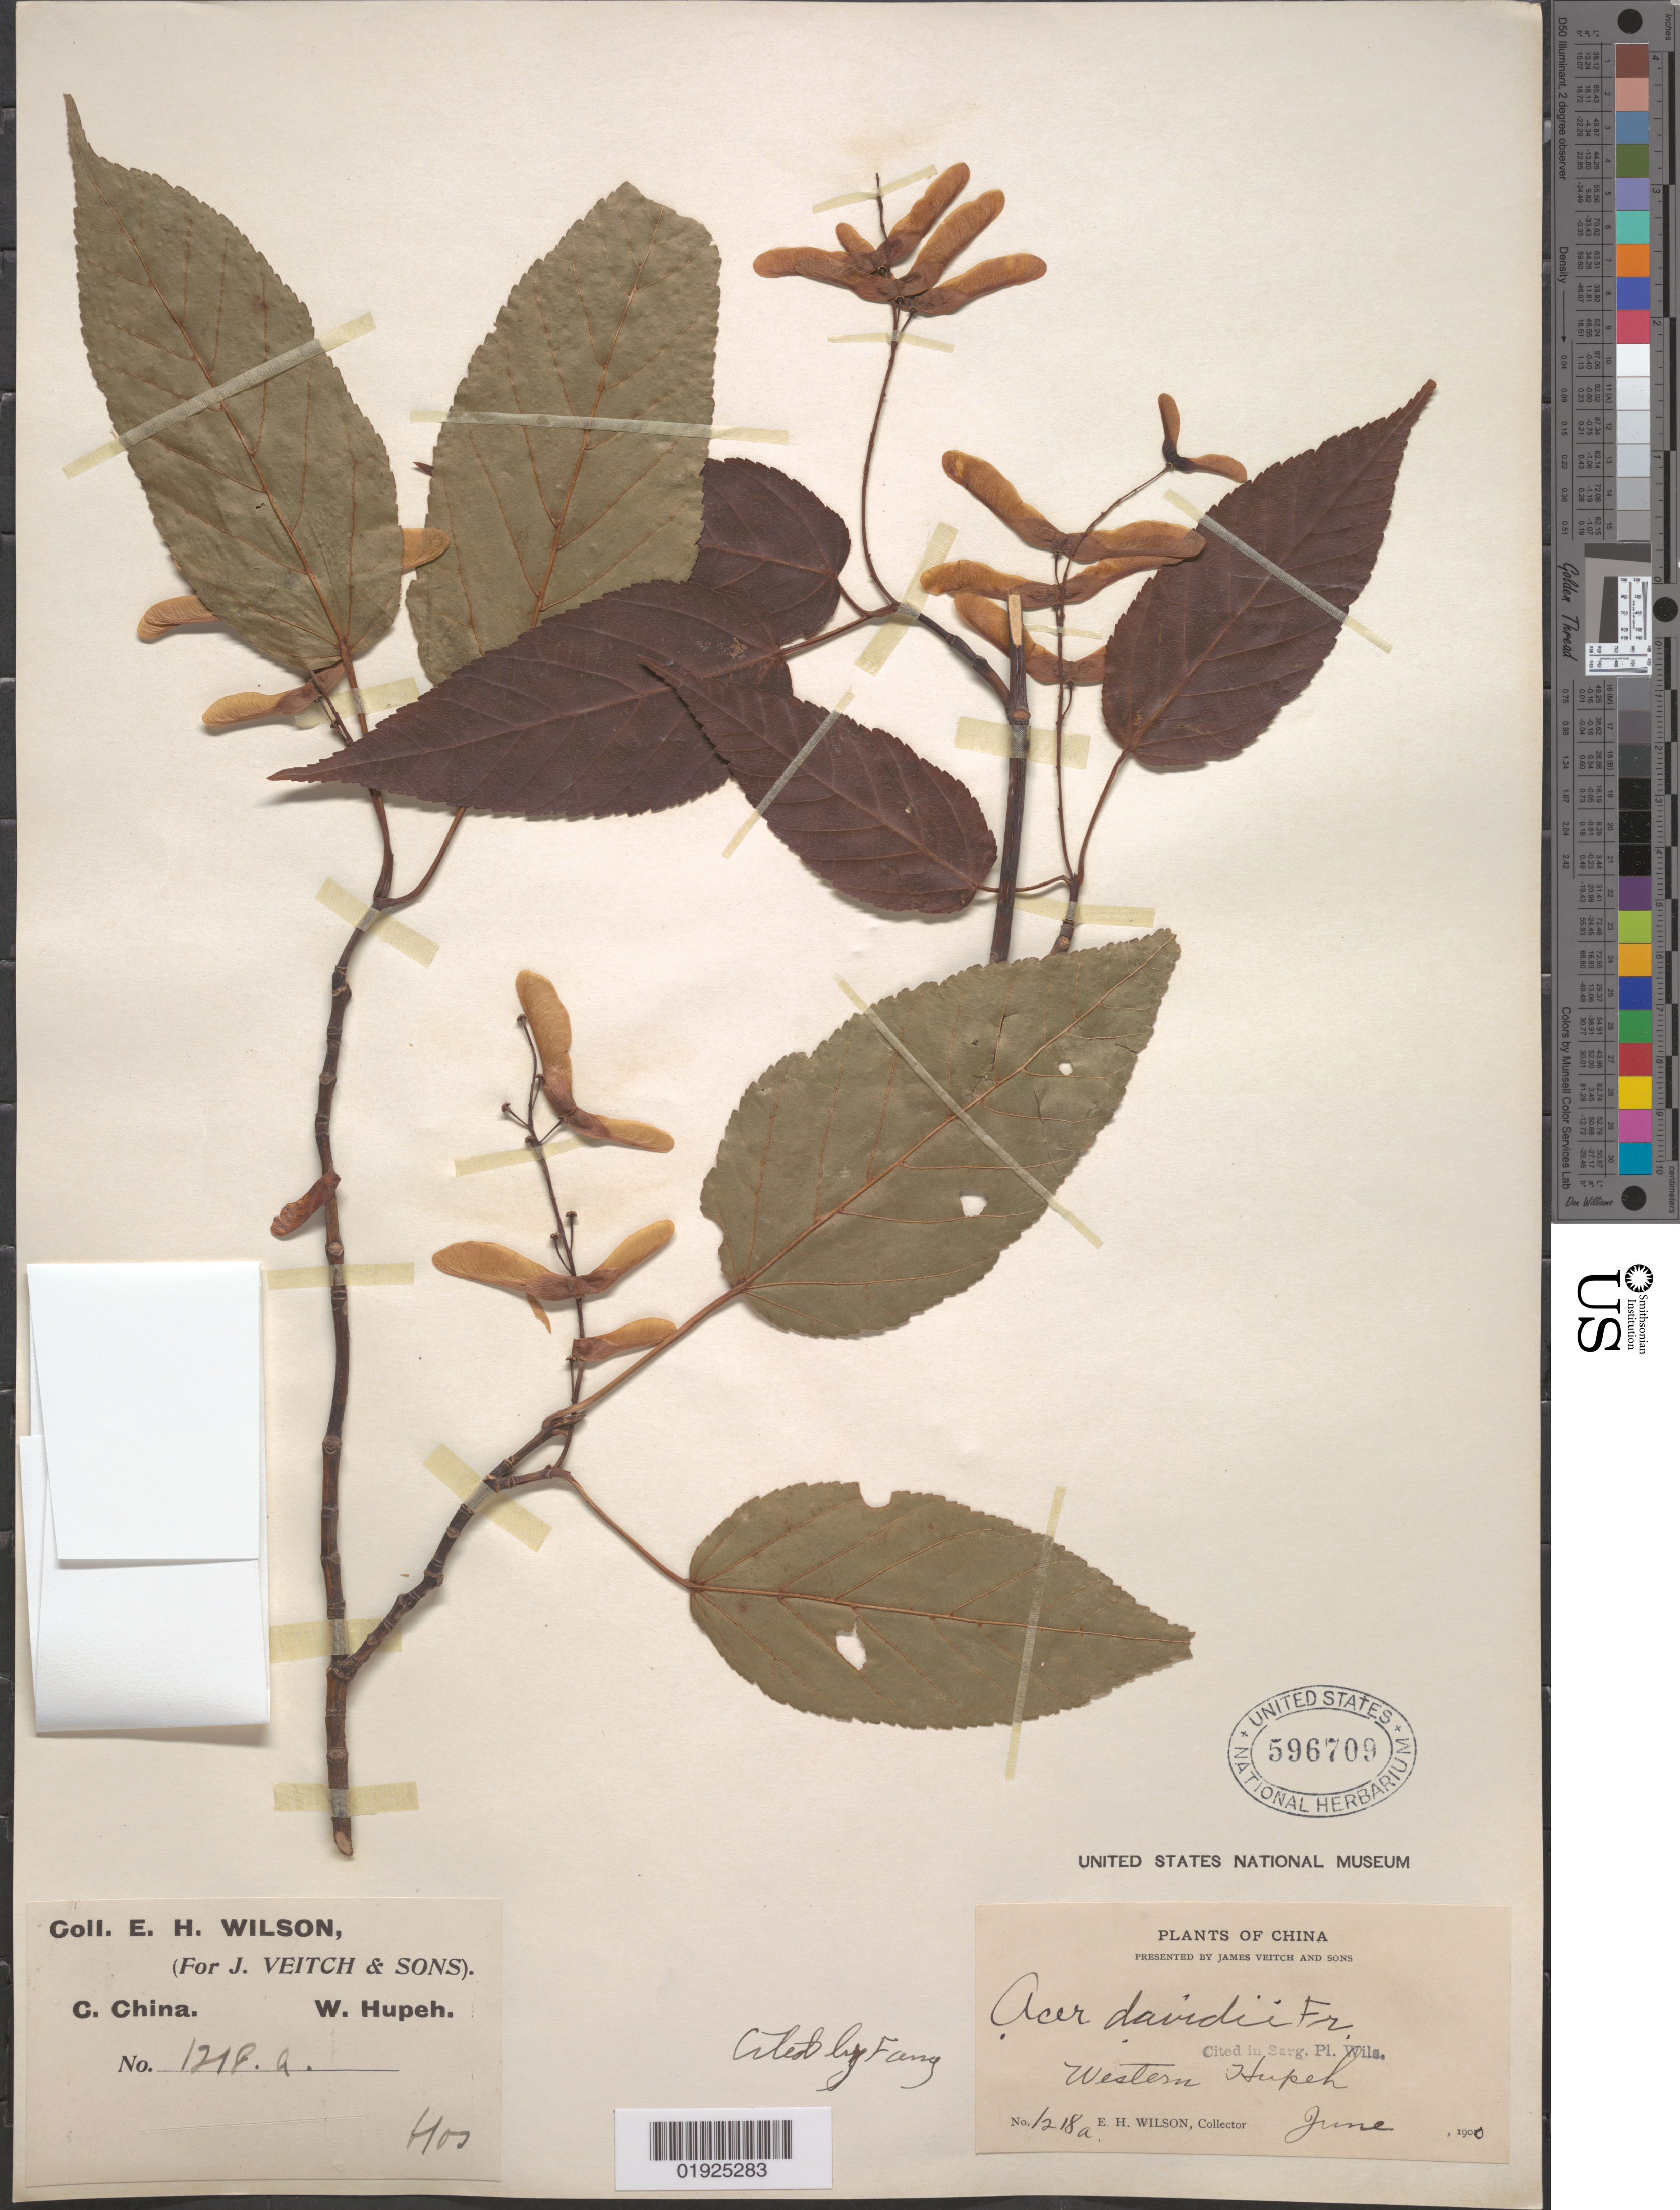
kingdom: Plantae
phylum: Tracheophyta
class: Magnoliopsida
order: Sapindales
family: Sapindaceae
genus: Acer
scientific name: Acer sikkimense subsp. davidii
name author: (Franch.) Wesm.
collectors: E. H. Wilson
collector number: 1218a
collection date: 1907-06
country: China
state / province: Hubei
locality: Western Hupeh [Hubei]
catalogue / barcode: US 596709